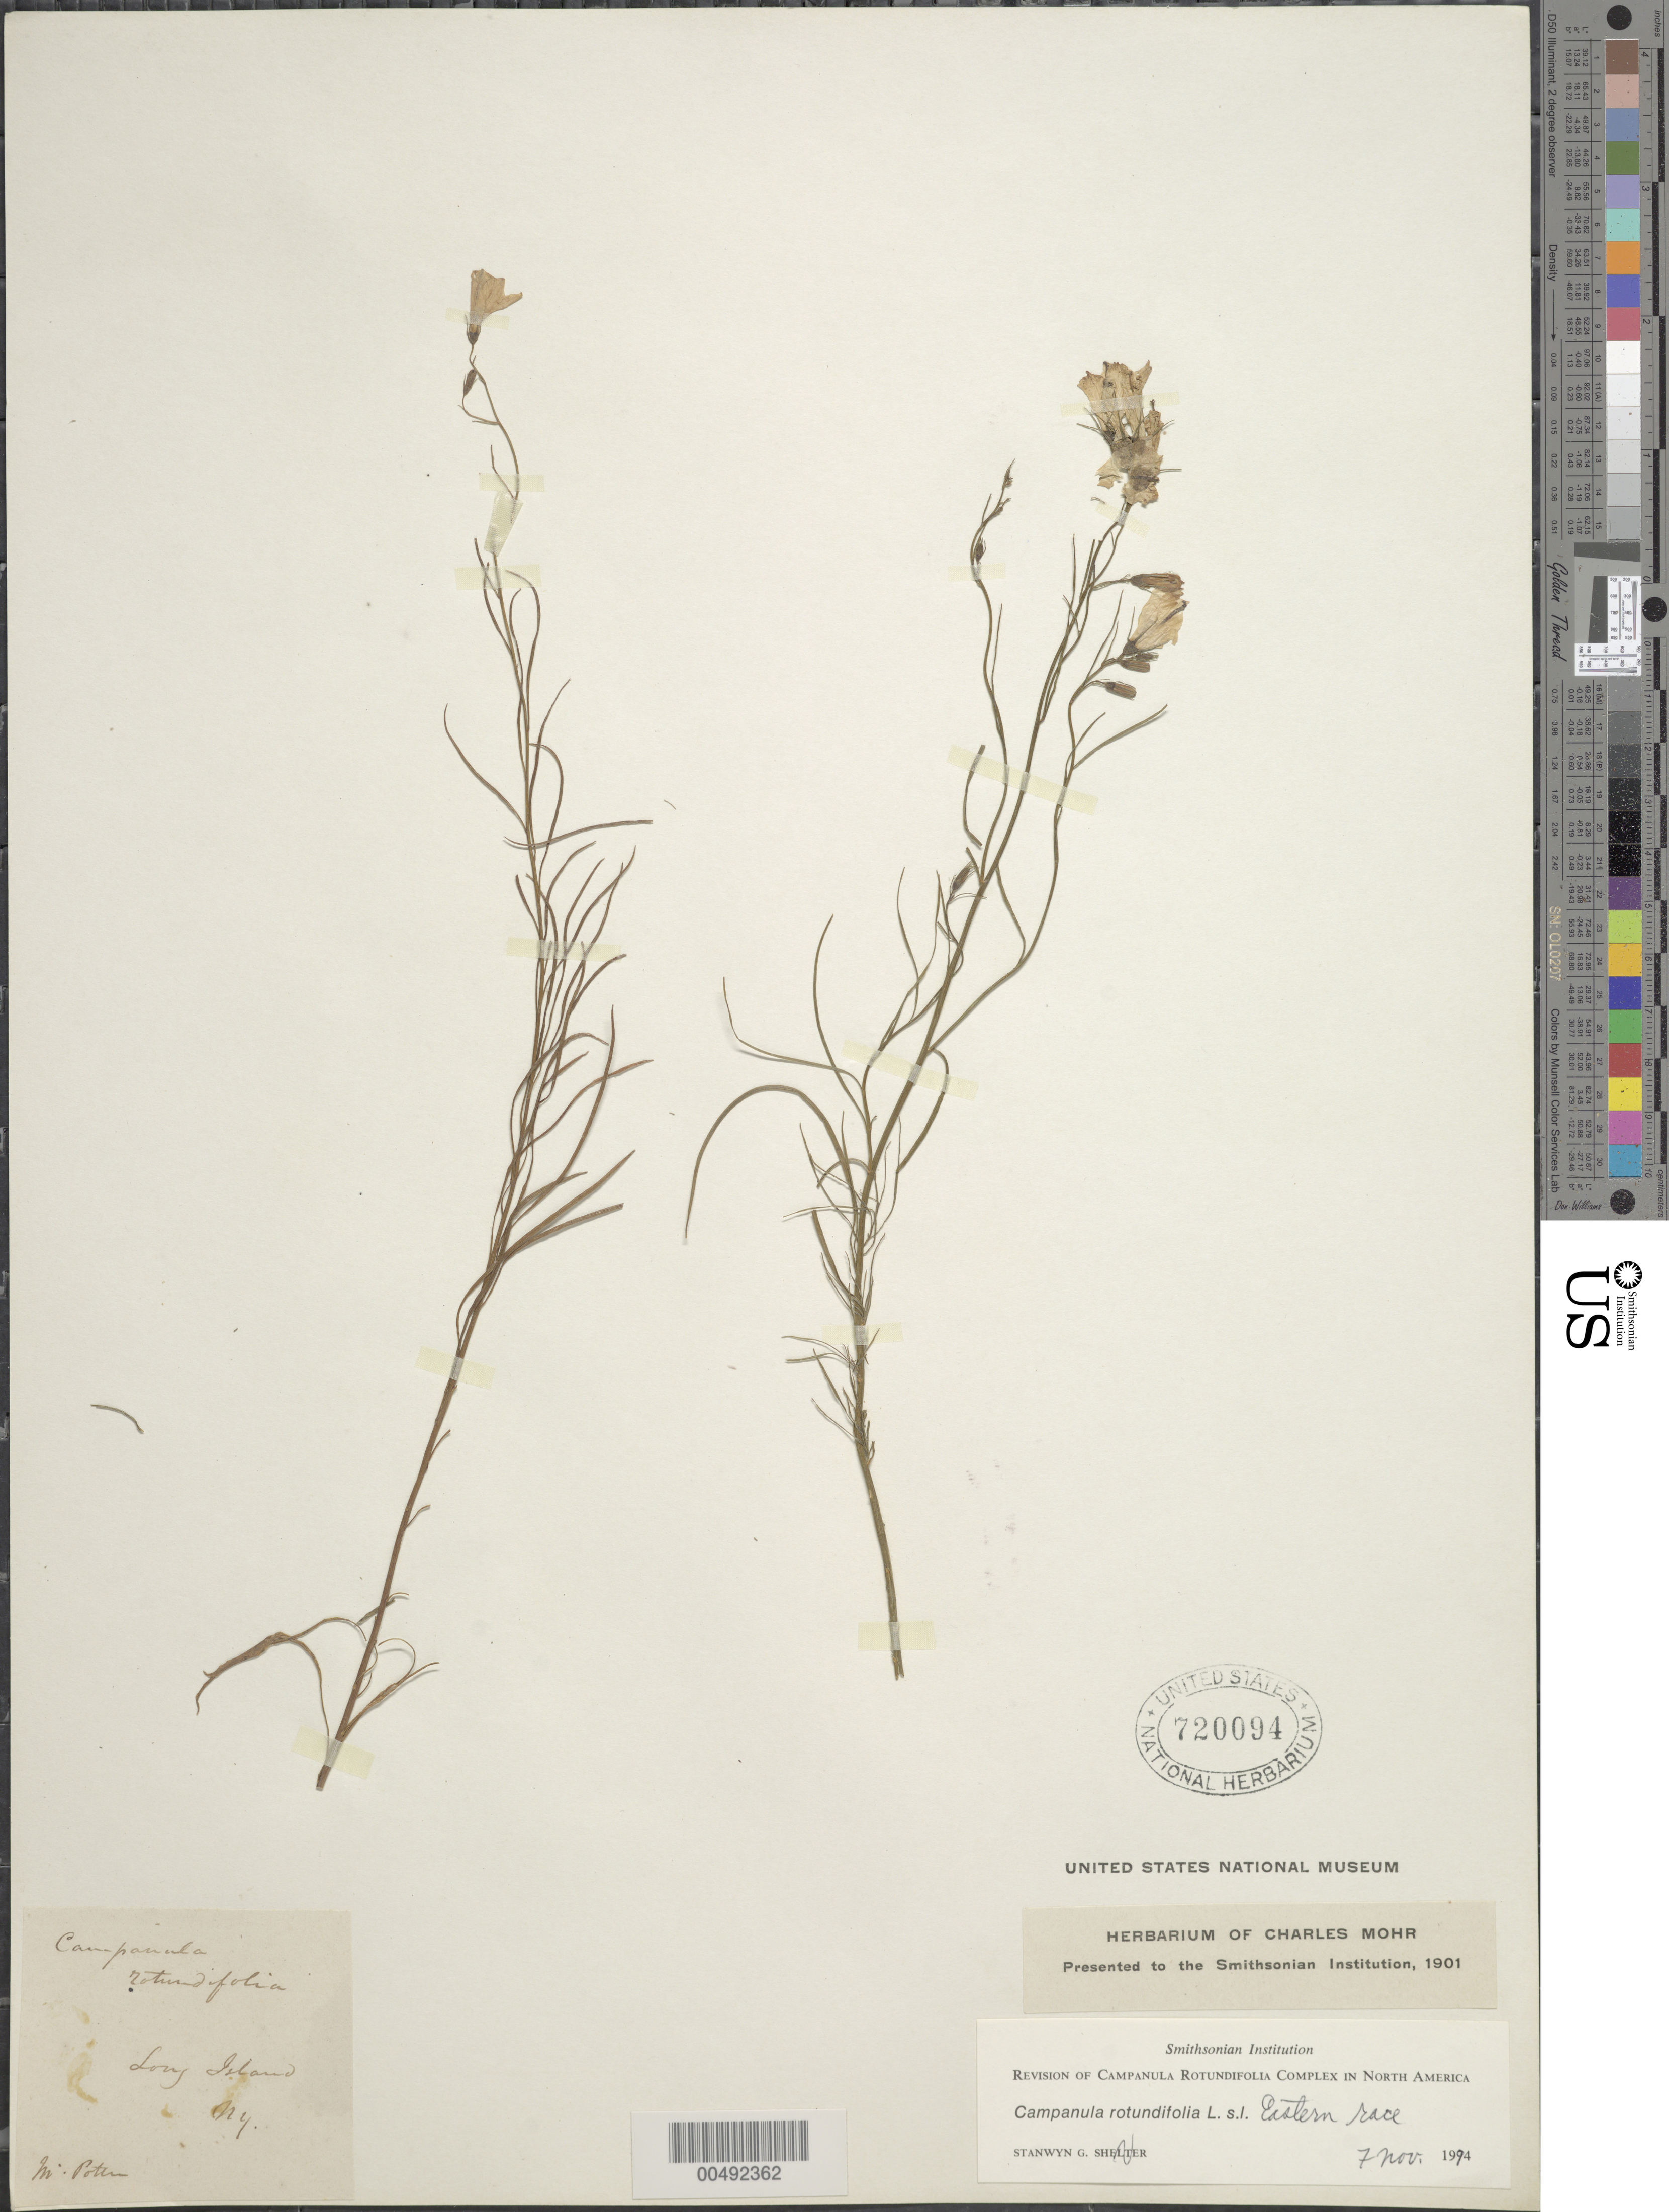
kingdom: Plantae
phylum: Tracheophyta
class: Magnoliopsida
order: Asterales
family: Campanulaceae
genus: Campanula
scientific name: Campanula rotundifolia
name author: L.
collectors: M. Potter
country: United States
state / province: New York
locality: Long Island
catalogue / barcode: US 720094